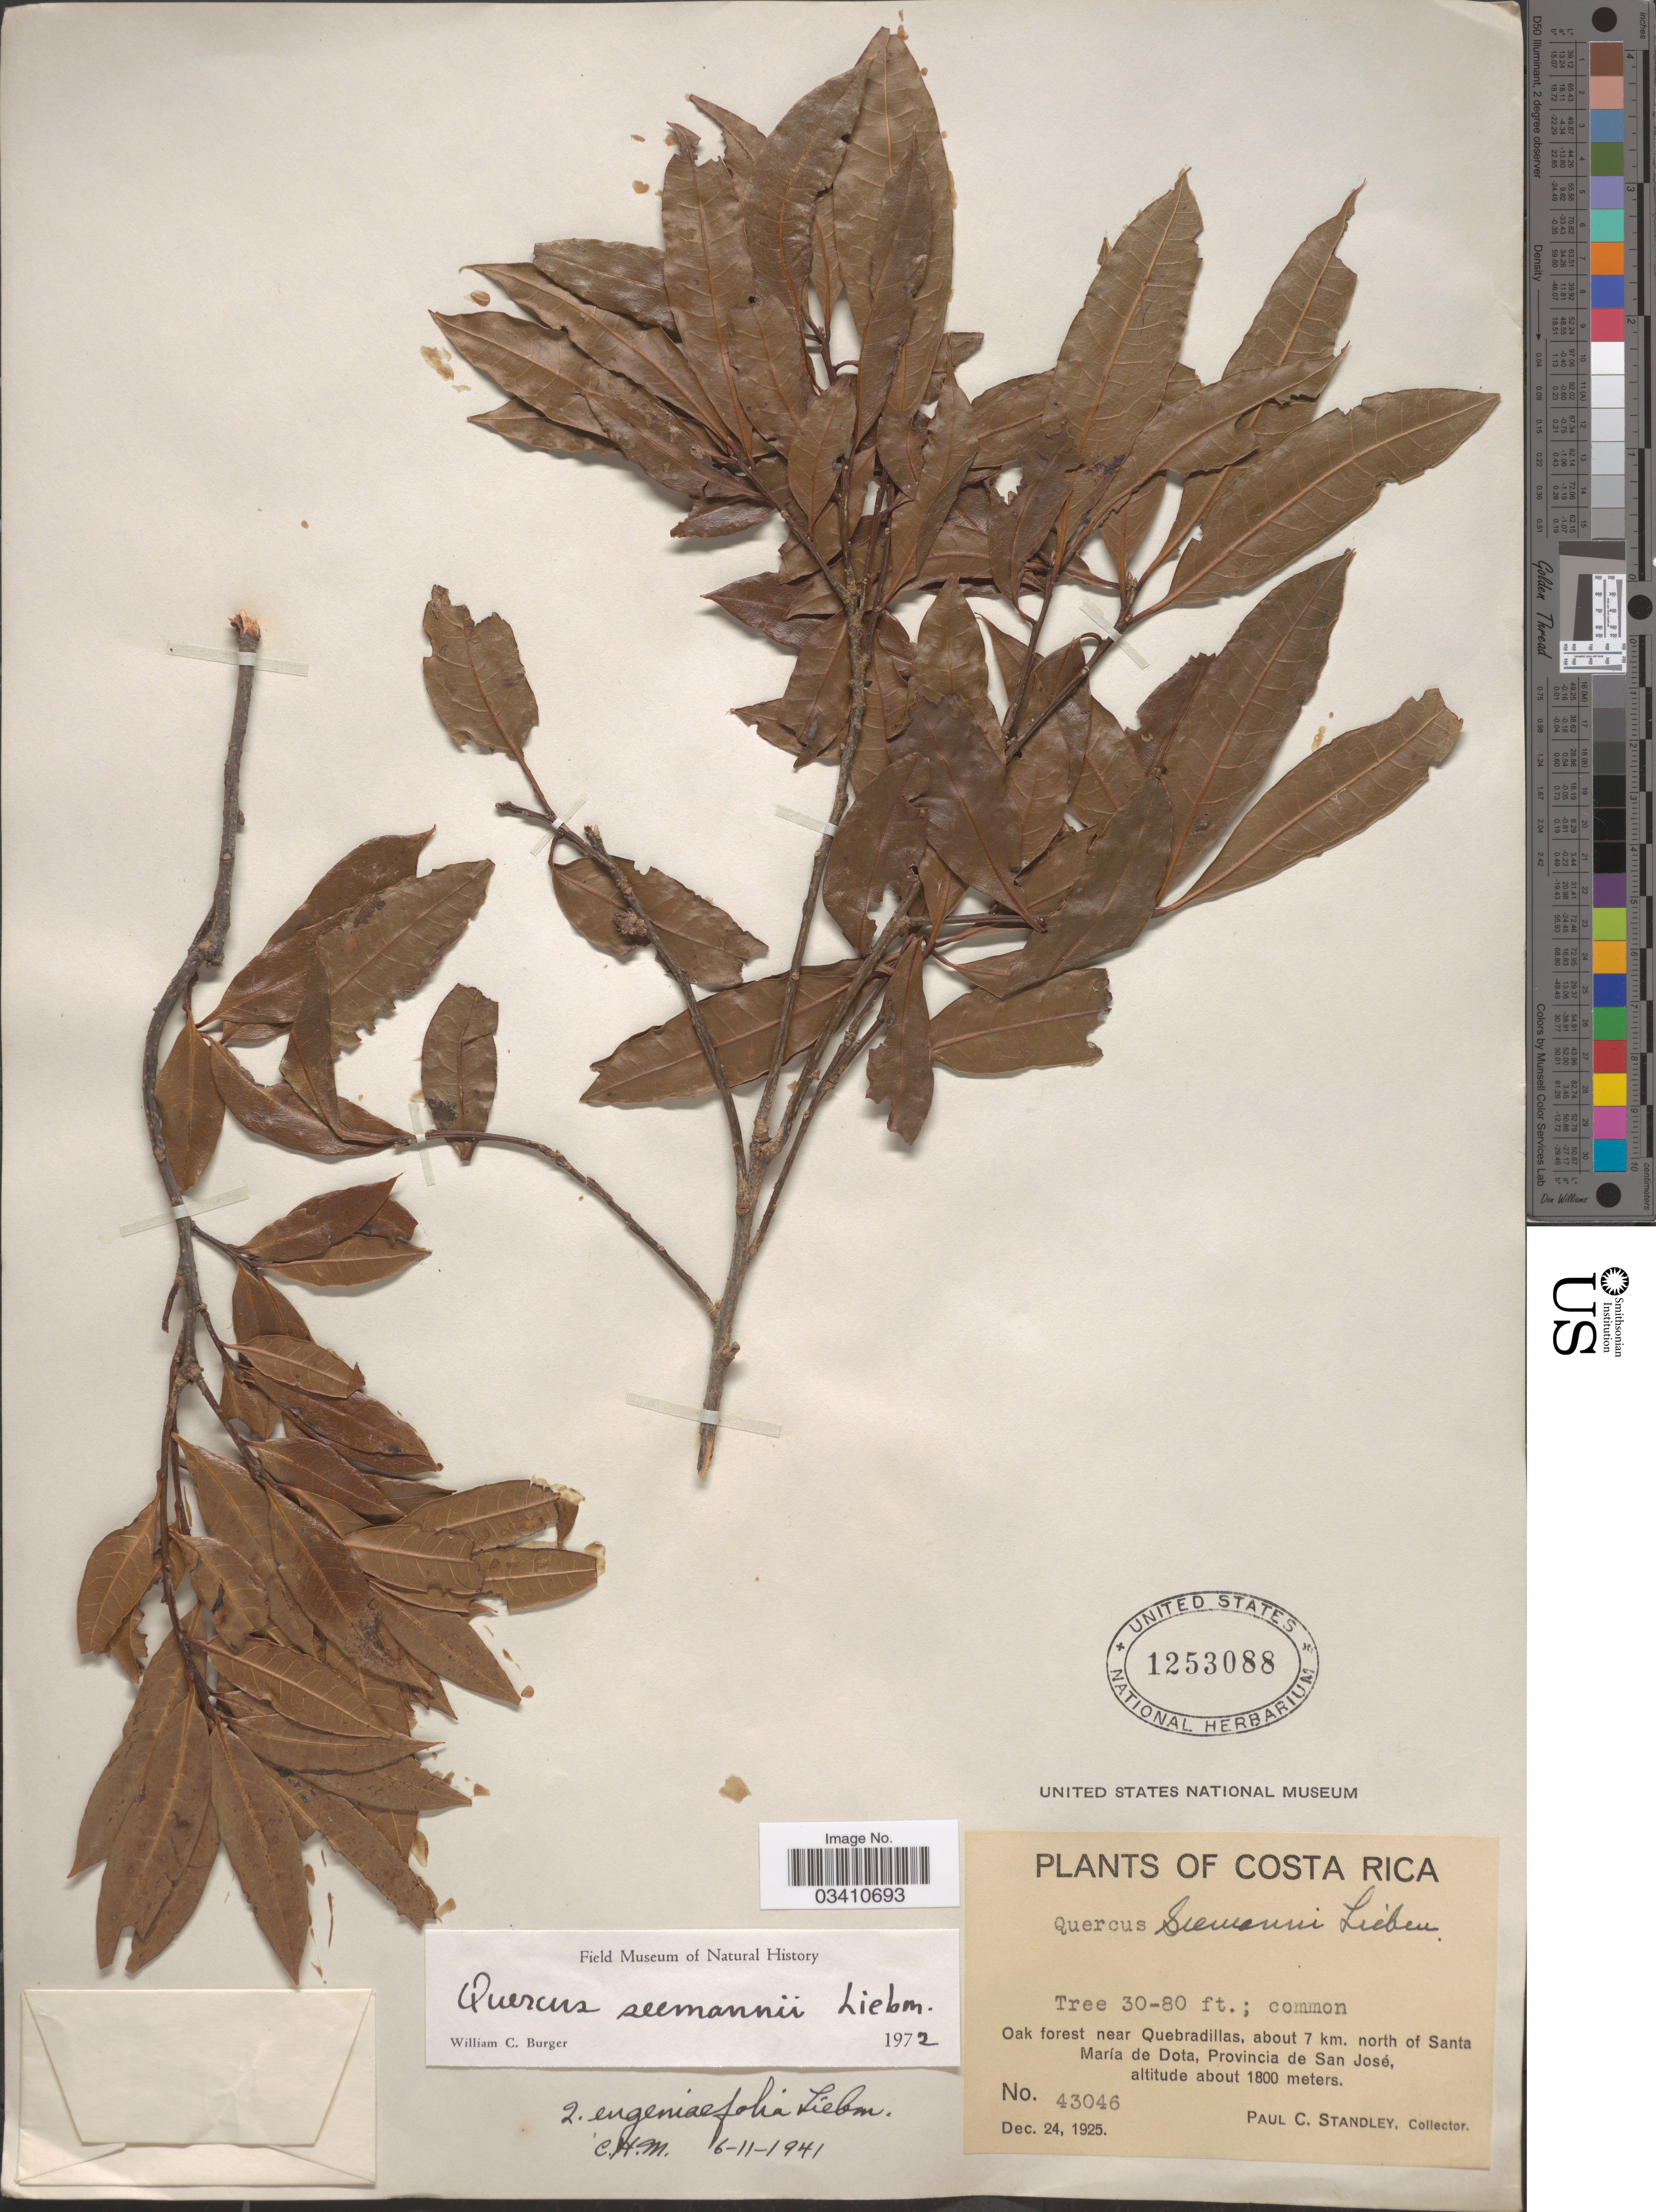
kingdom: Plantae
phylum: Tracheophyta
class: Magnoliopsida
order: Fagales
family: Fagaceae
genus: Quercus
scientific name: Quercus seemannii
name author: Liebm.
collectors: P. C. Standley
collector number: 43046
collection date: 1925-12-24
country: Costa Rica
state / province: San José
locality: Oak forest near Quebradillas, about 7 km. north of Santa María de Dota.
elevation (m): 1800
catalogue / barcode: US 1253088